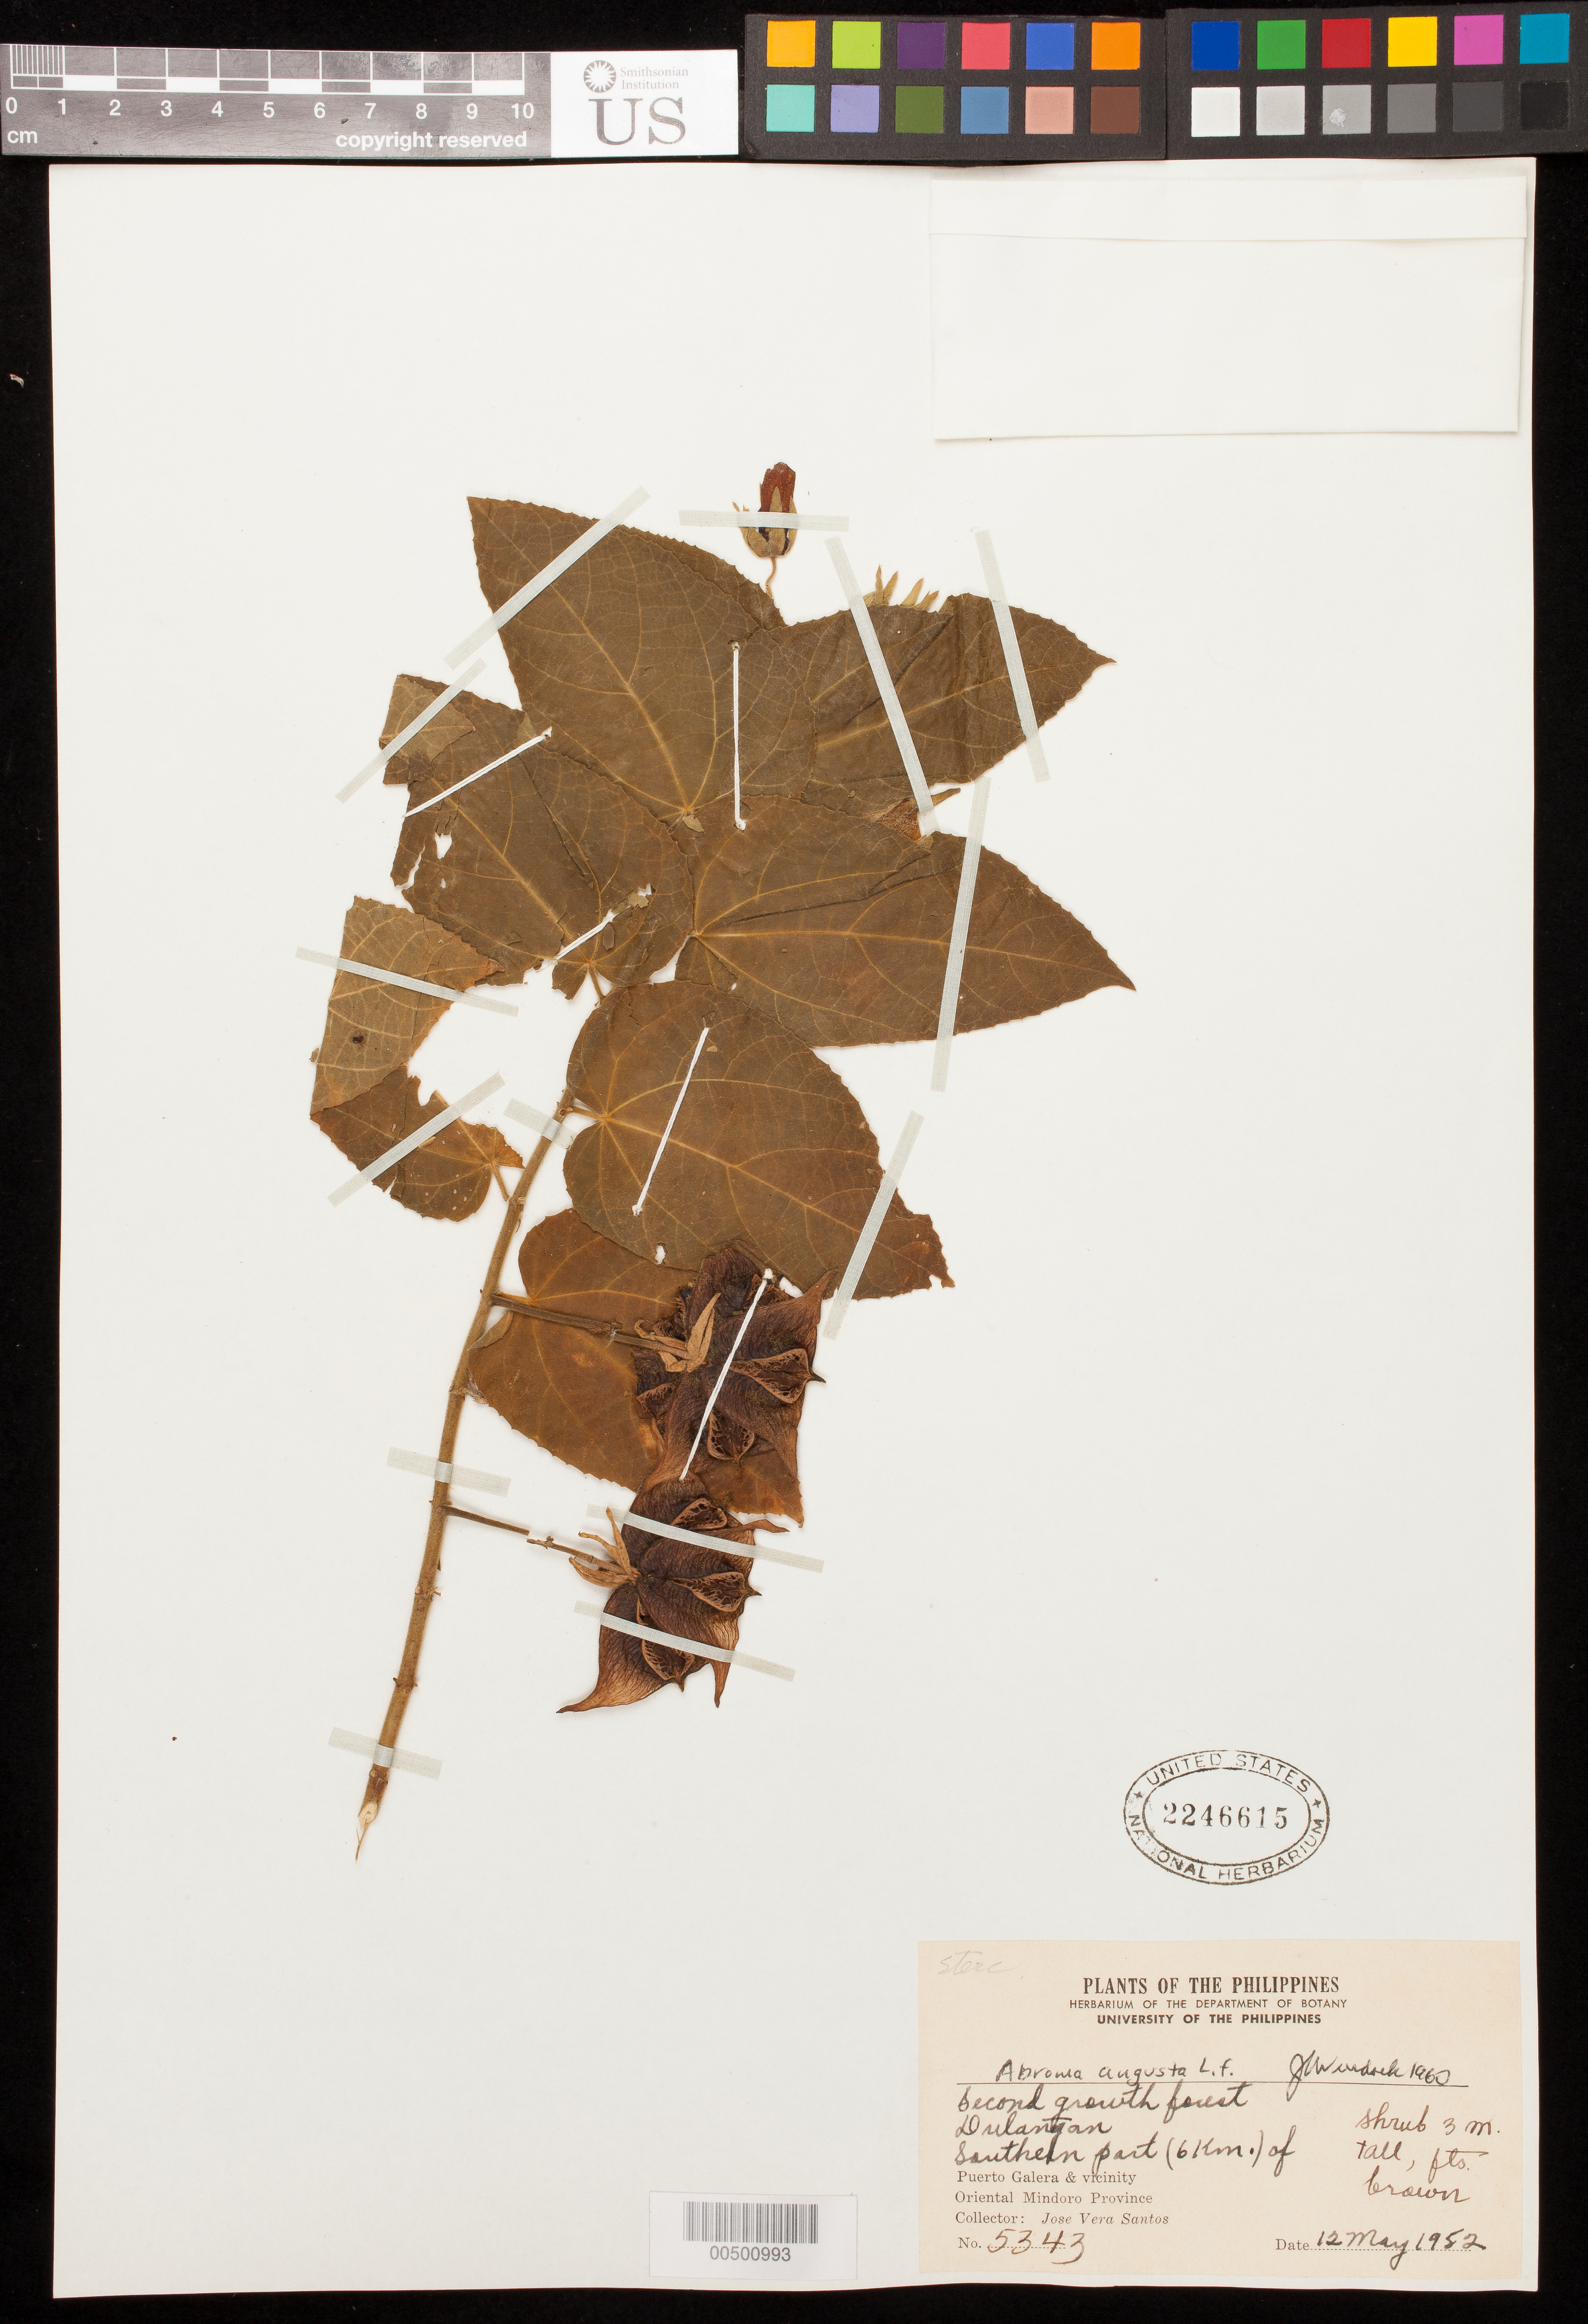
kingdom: Plantae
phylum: Tracheophyta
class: Magnoliopsida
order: Malvales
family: Malvaceae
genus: Abroma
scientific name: Abroma augusta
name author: (L.) L. f.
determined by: Wurdack, John J., (US), US (UNITED STATES)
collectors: J. V. Santos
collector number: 5343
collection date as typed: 12 May 1952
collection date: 1952-05-12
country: Philippines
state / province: Mimaropa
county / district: Mindoro Oriental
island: Mindoro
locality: Dulanyan, S part (6 km.) of; Puerto Galera and vicinity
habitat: Second growth forest.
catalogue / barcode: US 2246615